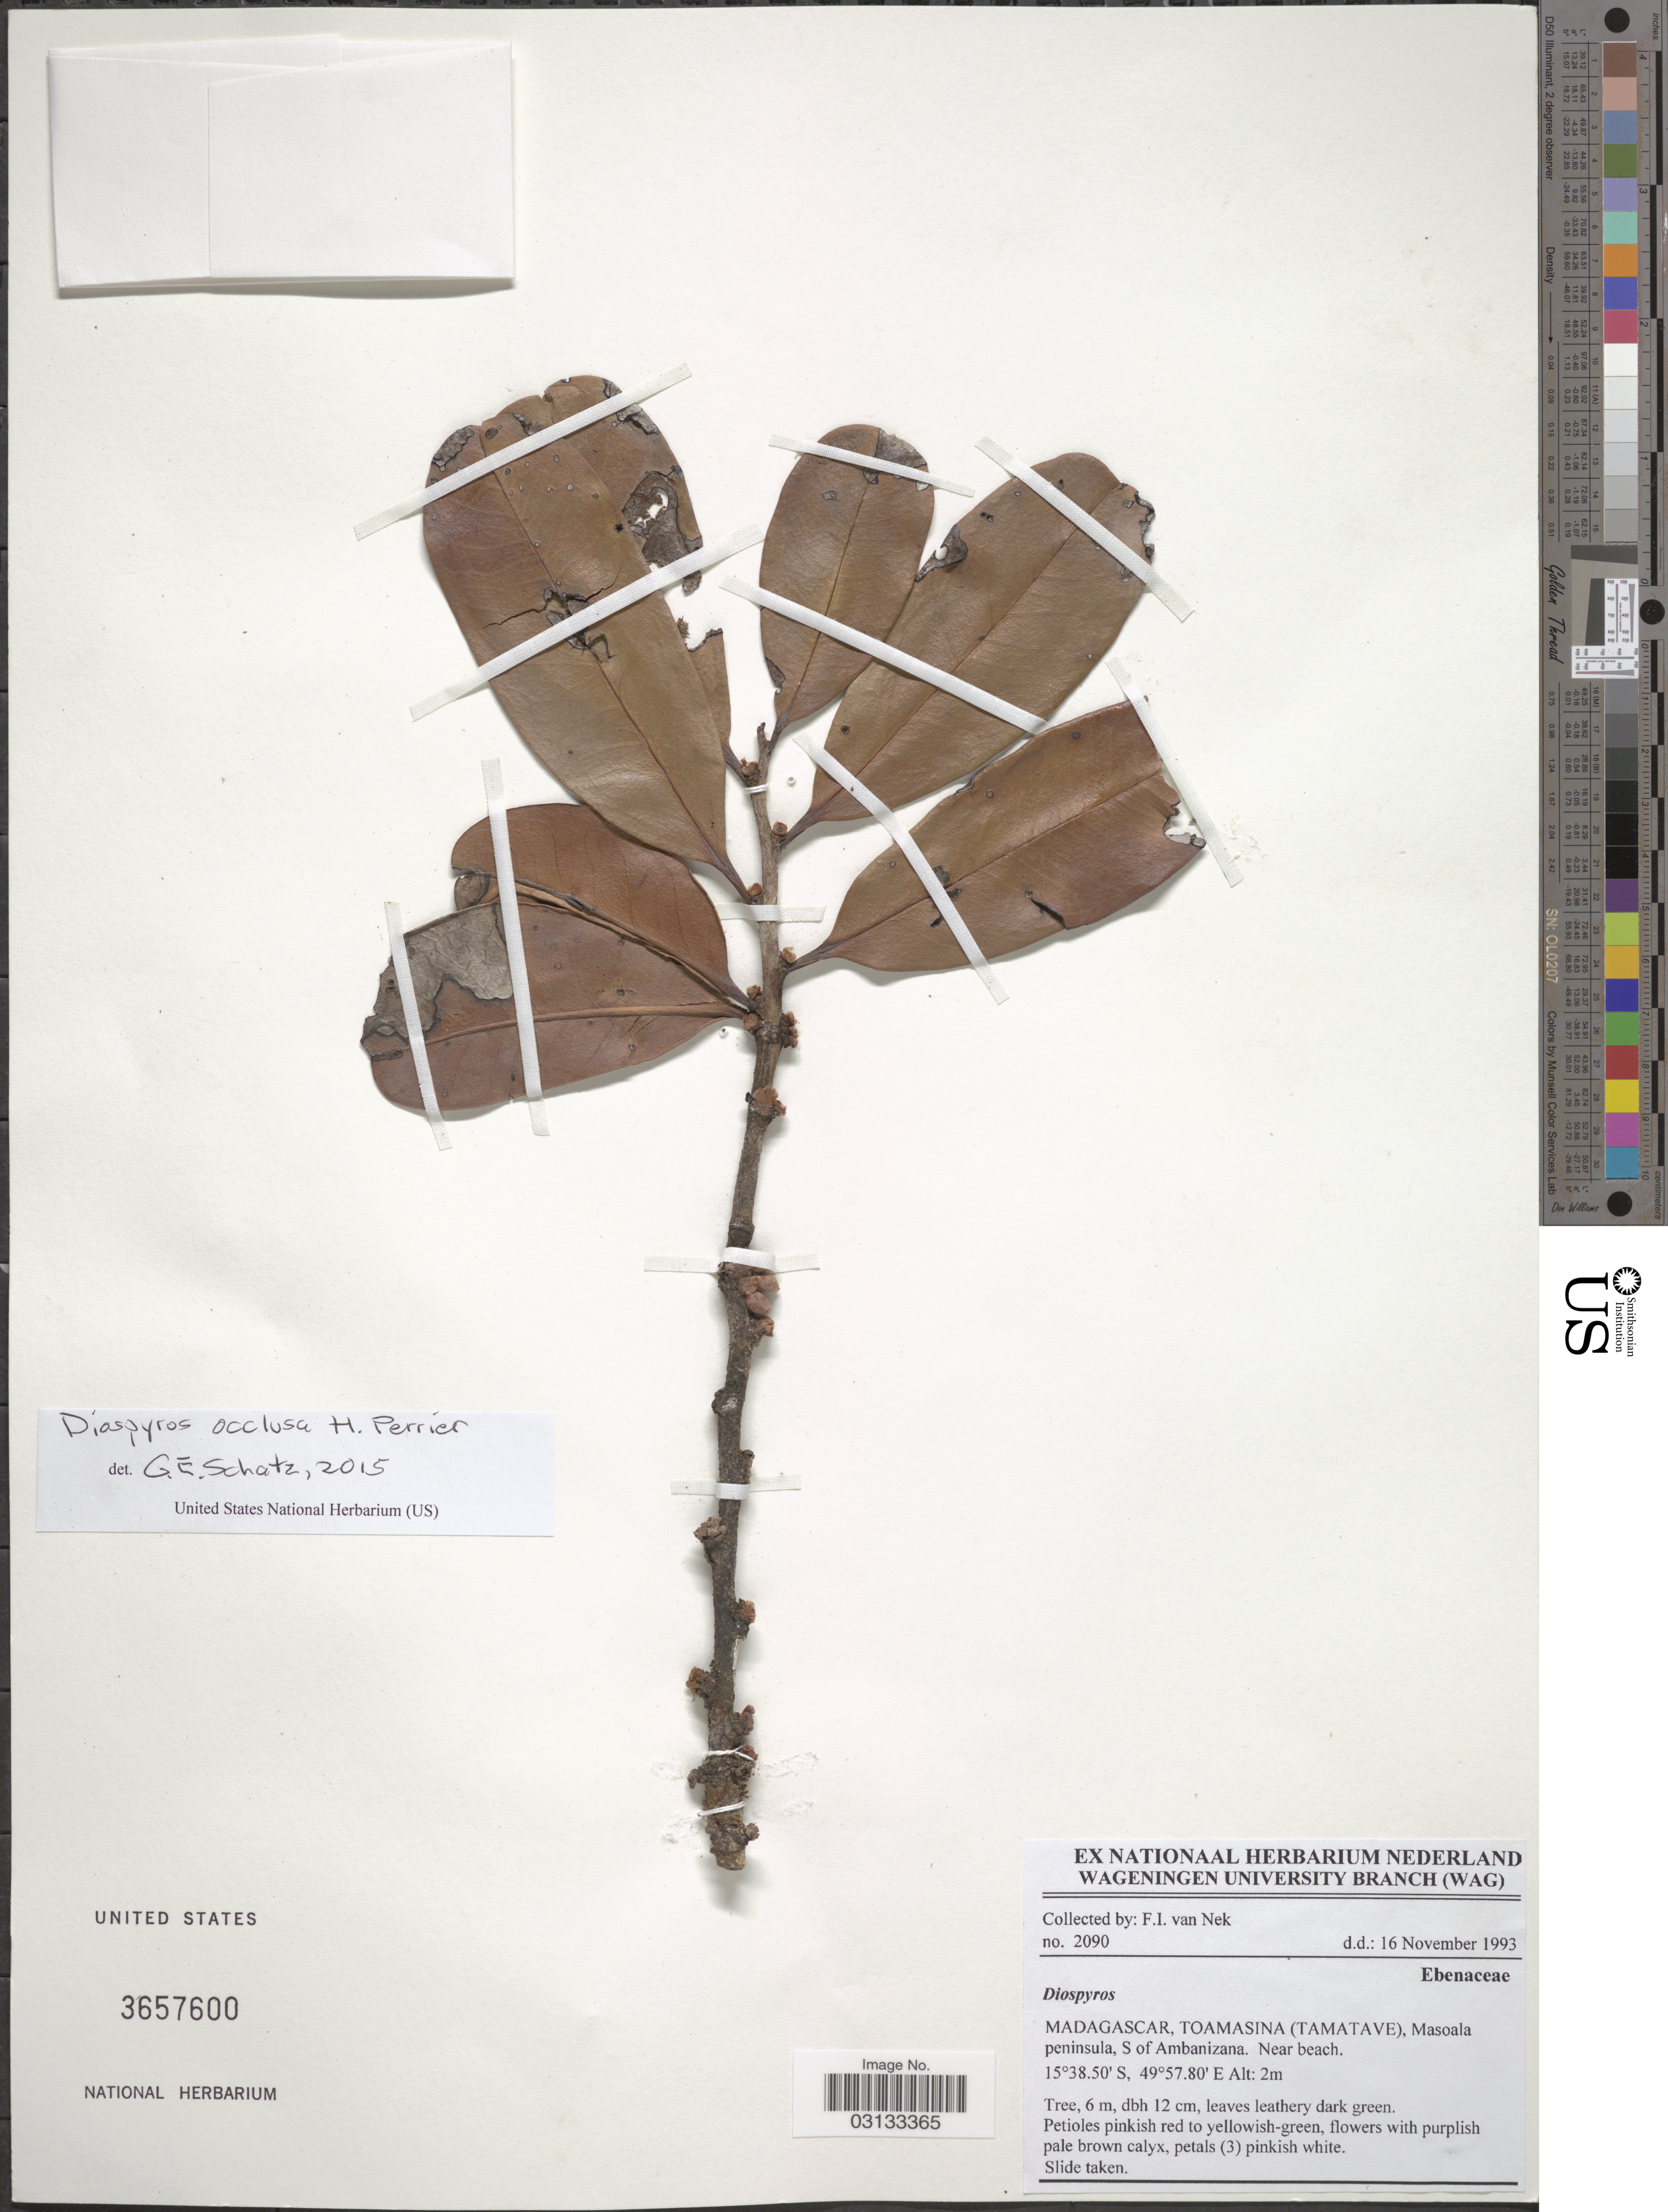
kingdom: Plantae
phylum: Tracheophyta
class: Magnoliopsida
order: Ericales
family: Ebenaceae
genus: Diospyros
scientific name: Diospyros occlusa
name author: H. Perrier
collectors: F. van Nek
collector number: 2090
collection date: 1993-11-16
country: Madagascar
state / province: Analanjirofo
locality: (Tamatave), Masoala peninsula, S of Ambanizana. Near beach.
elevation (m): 2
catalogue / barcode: US 3657600